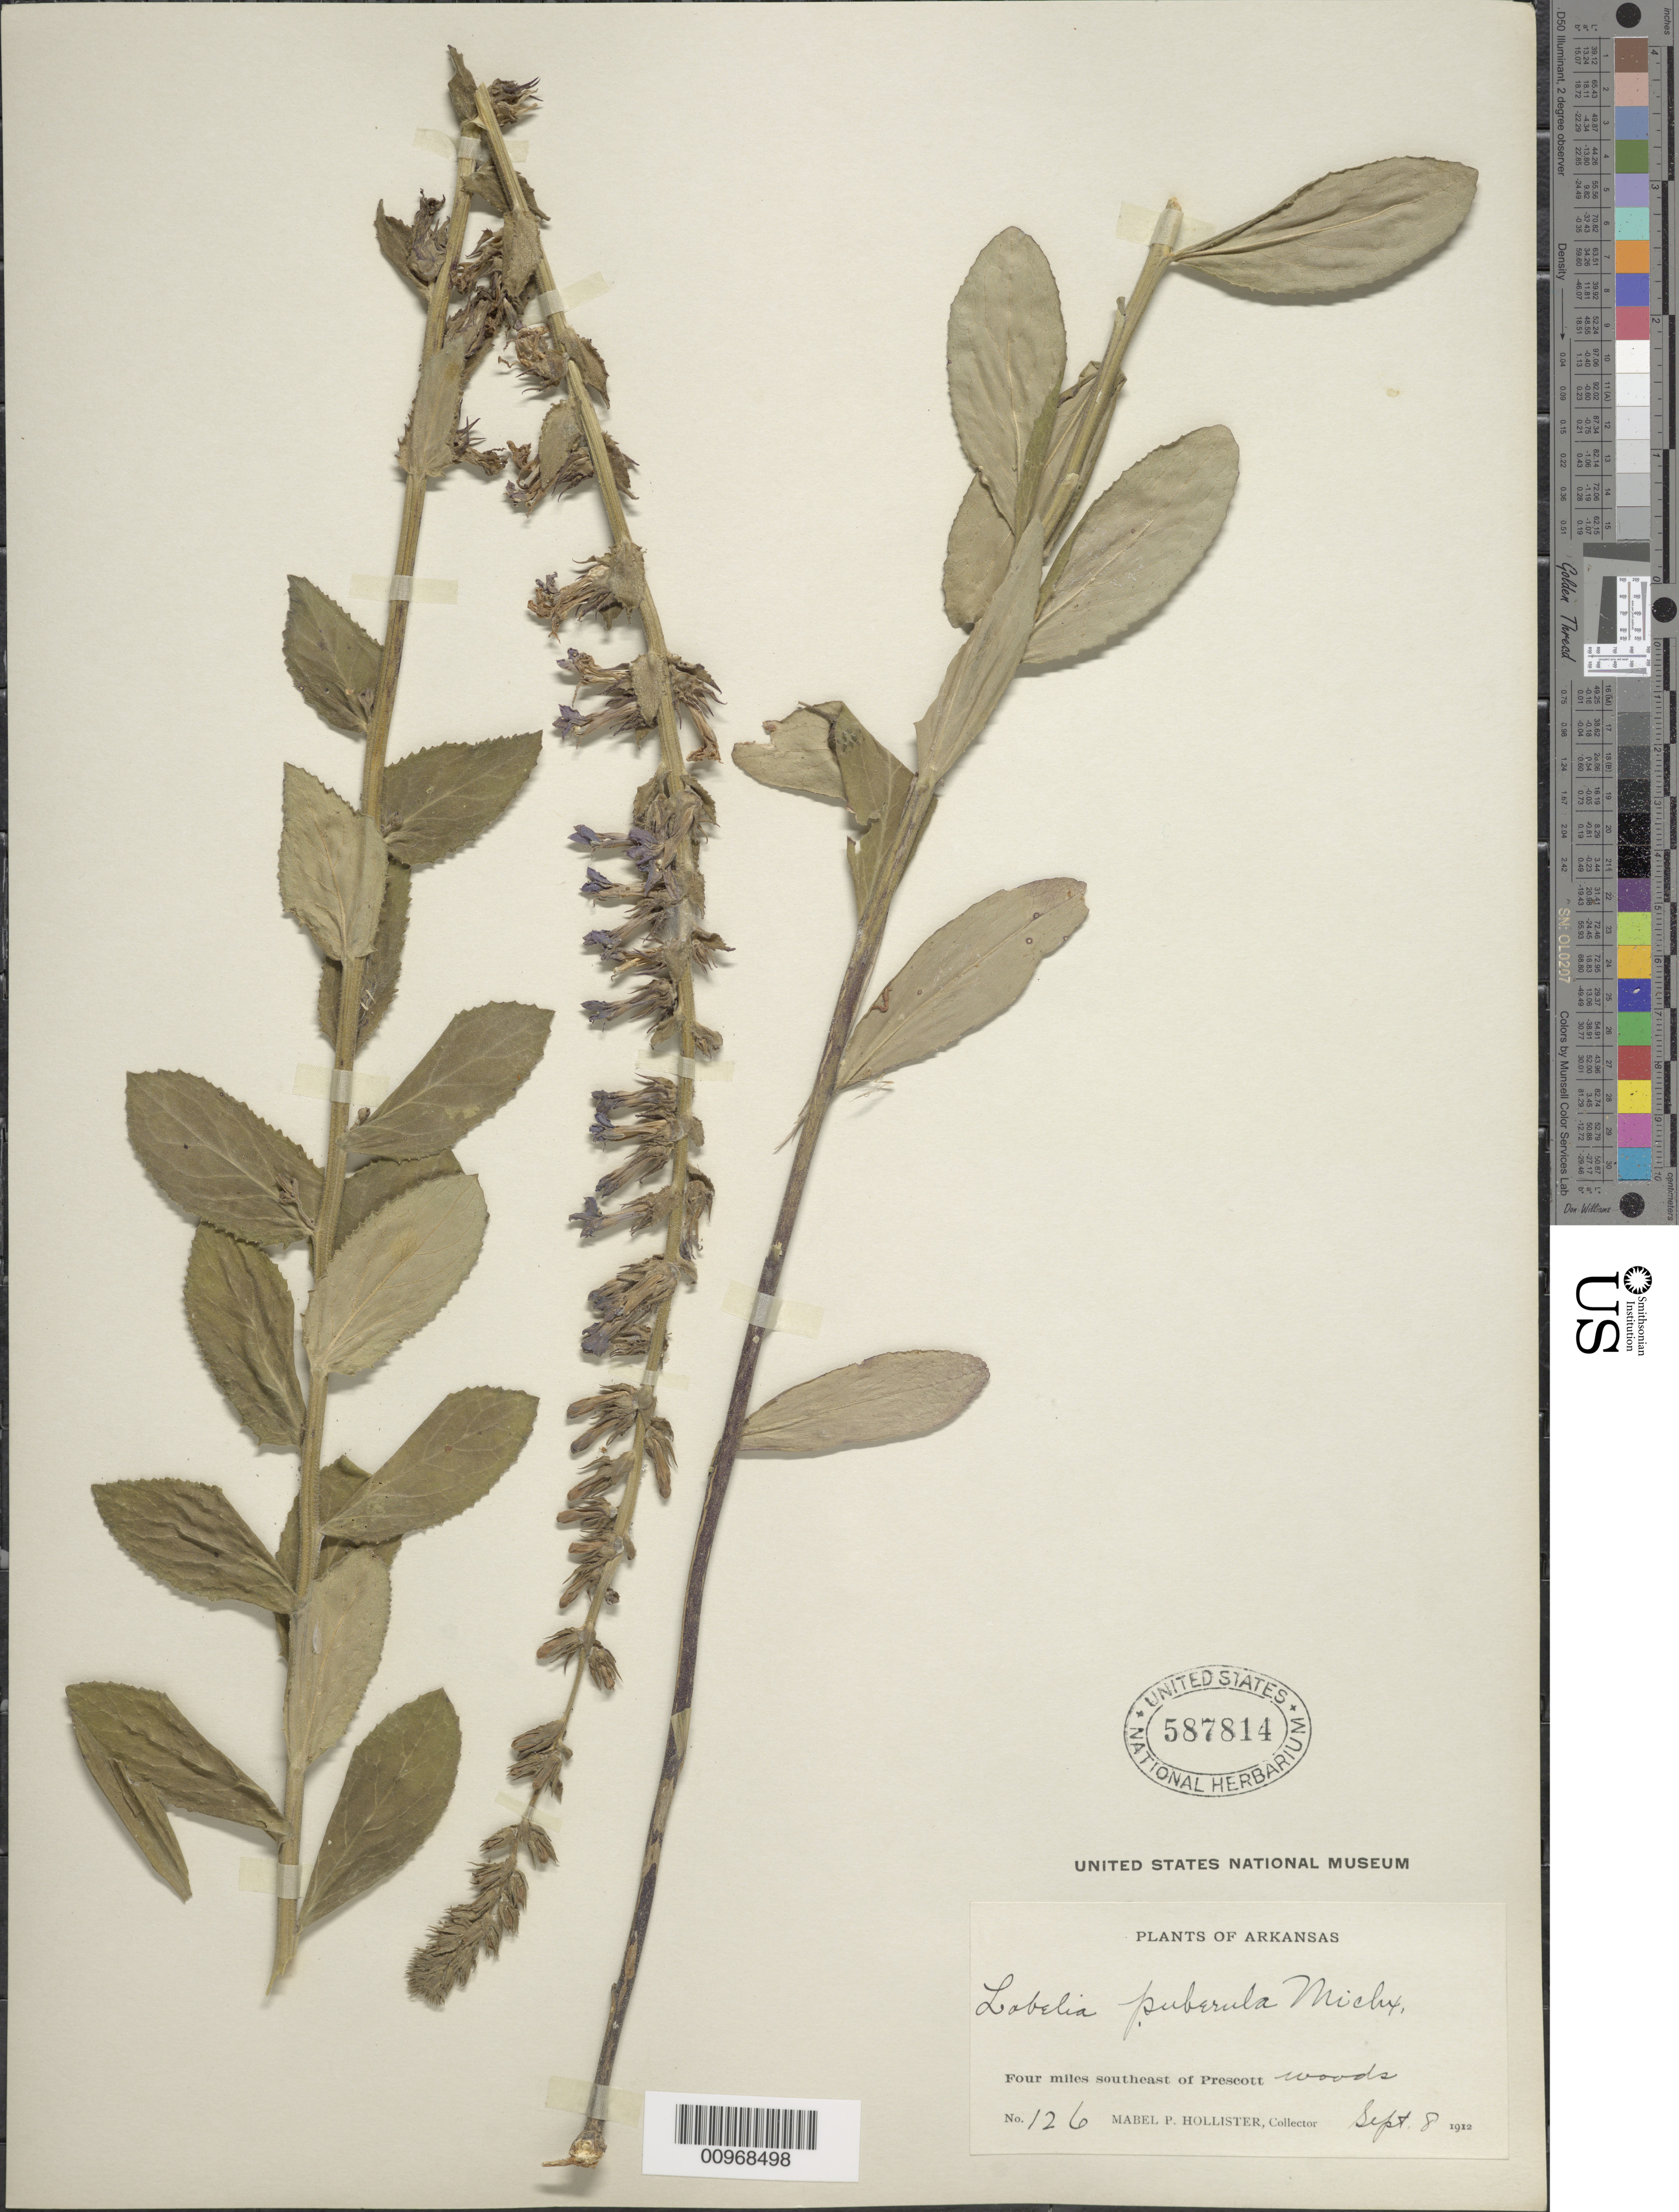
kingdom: Plantae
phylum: Tracheophyta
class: Magnoliopsida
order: Asterales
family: Campanulaceae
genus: Lobelia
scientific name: Lobelia puberula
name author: Michx.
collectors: M. Hollister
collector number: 126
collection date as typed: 08 Sep 1912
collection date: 1912-09-08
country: United States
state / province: Arkansas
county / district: Nevada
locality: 4 mi se of prescott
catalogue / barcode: US 587814